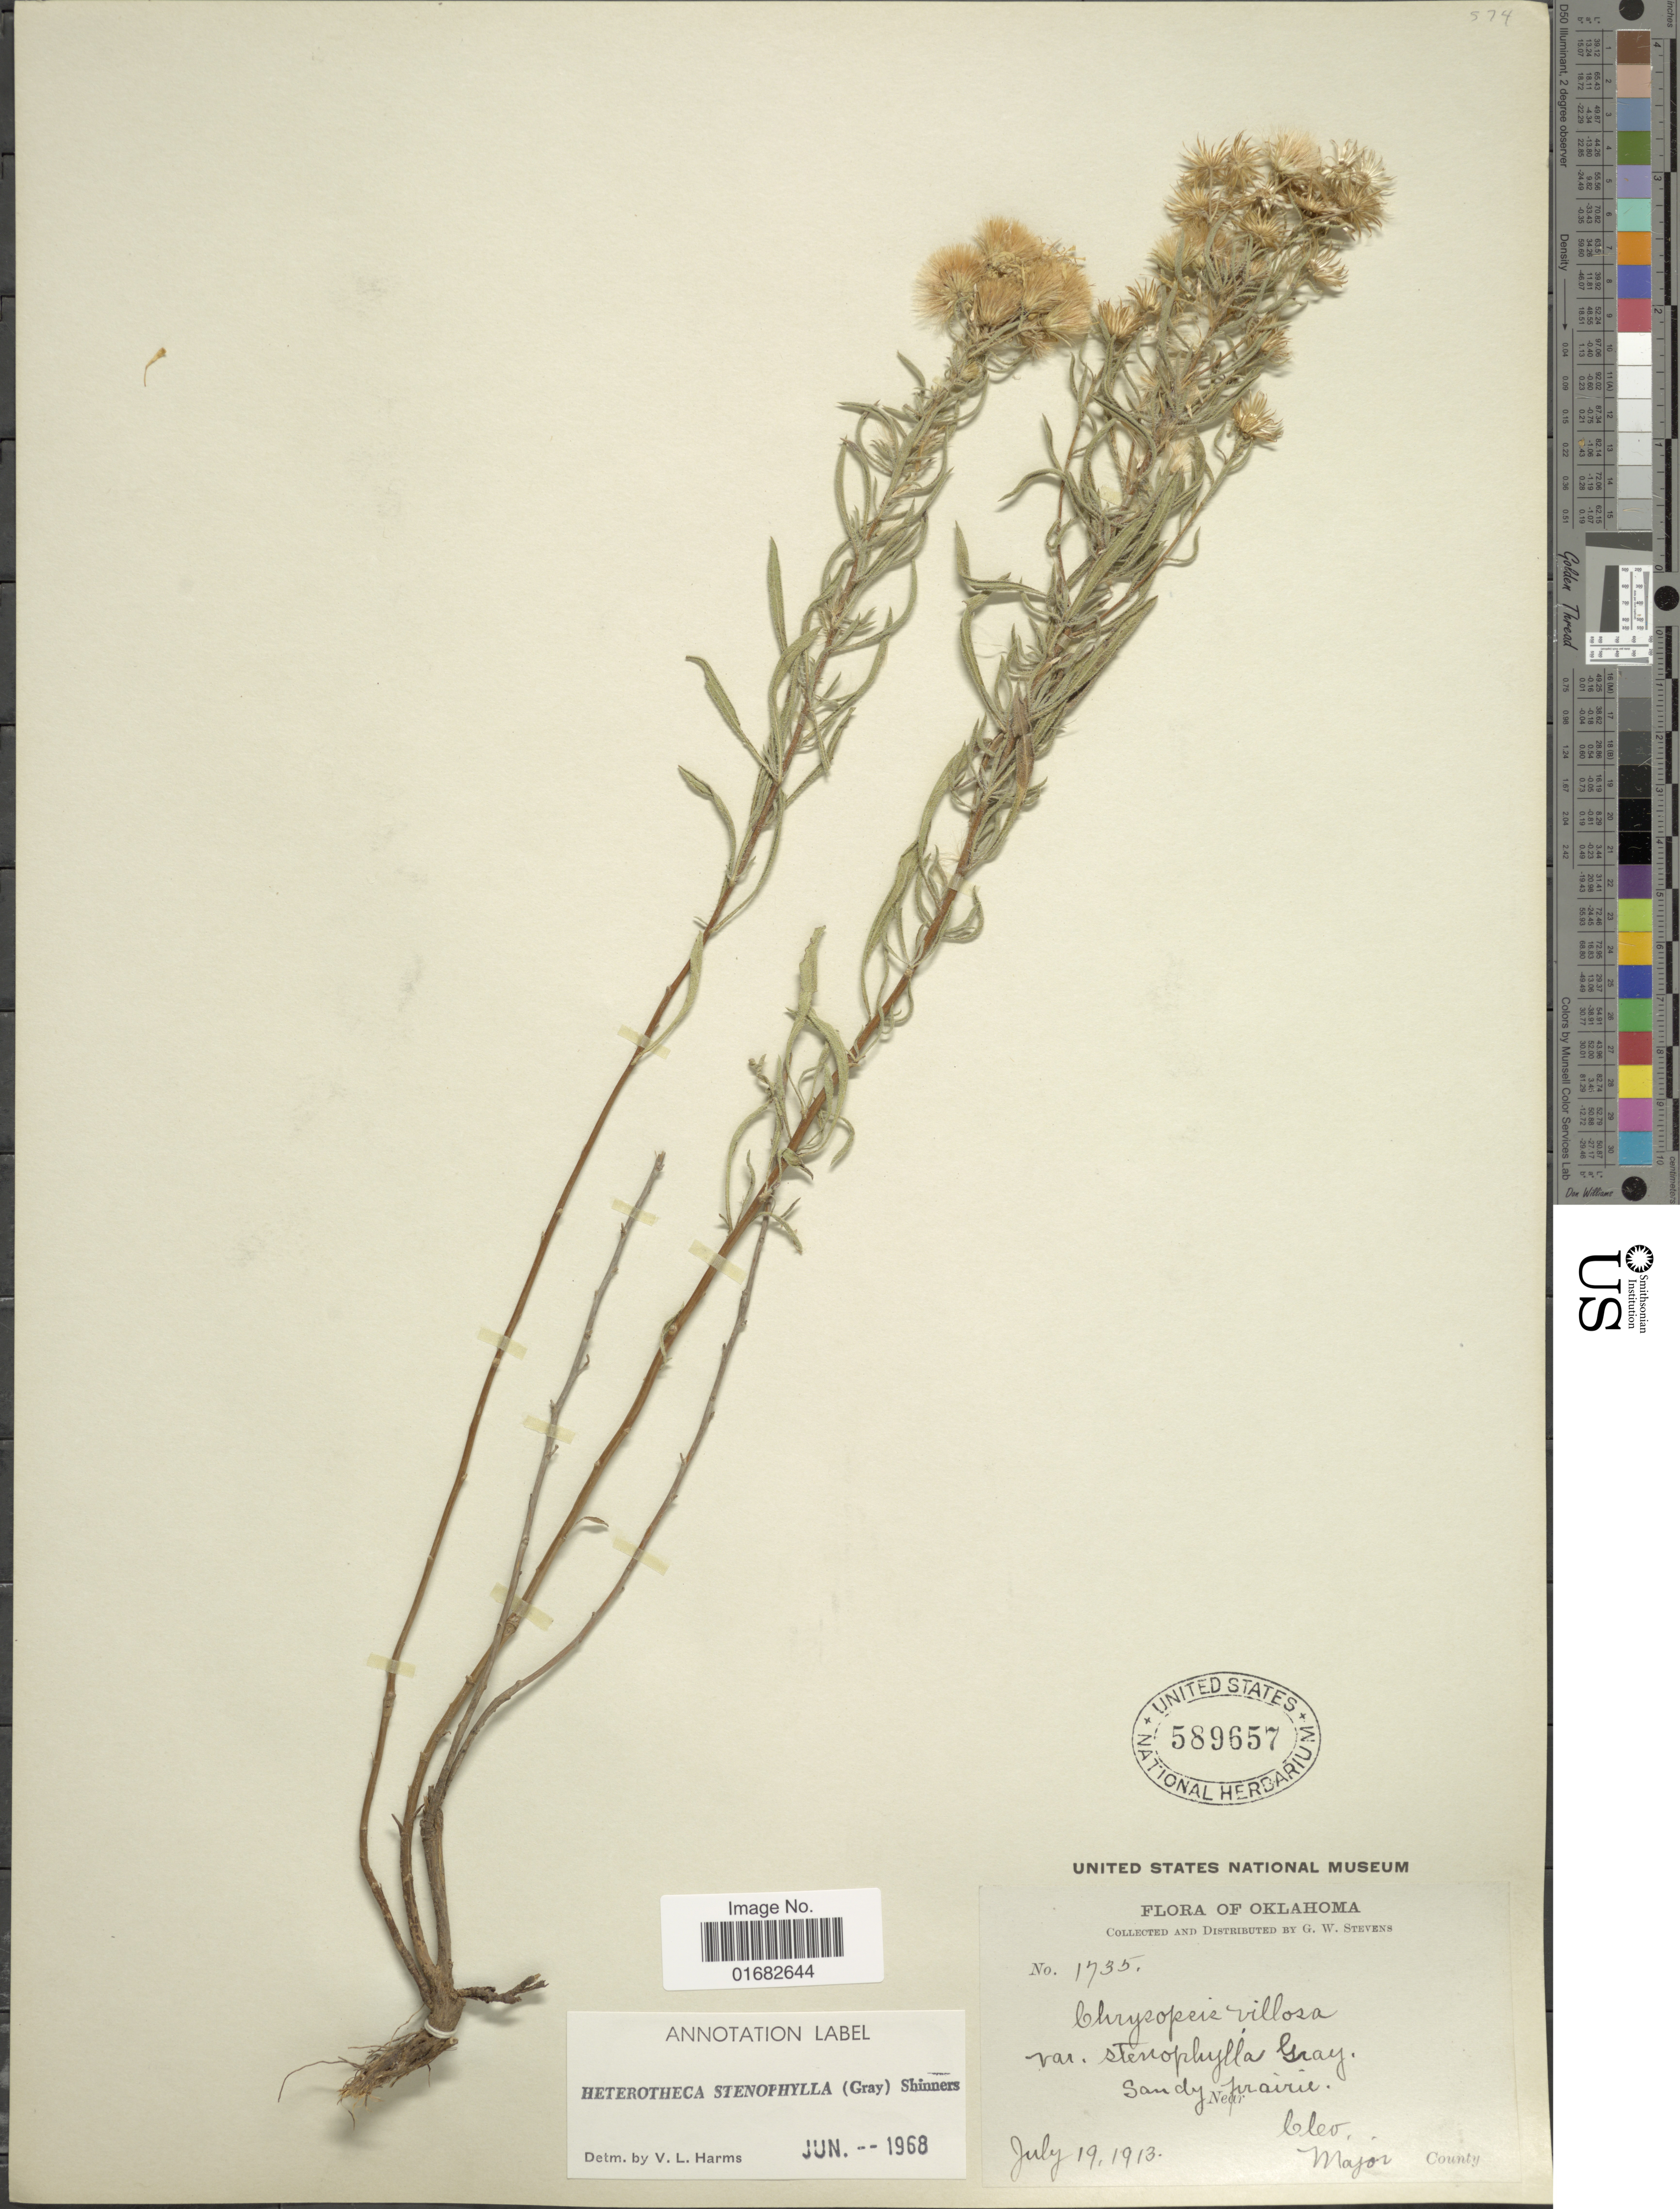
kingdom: Plantae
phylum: Tracheophyta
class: Magnoliopsida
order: Asterales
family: Asteraceae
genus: Heterotheca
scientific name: Heterotheca stenophylla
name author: (A. Gray) Shinners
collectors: G. W. Stevens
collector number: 1735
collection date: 1913-07-19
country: United States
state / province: Oklahoma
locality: Near Cleo, Major County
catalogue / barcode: US 589657